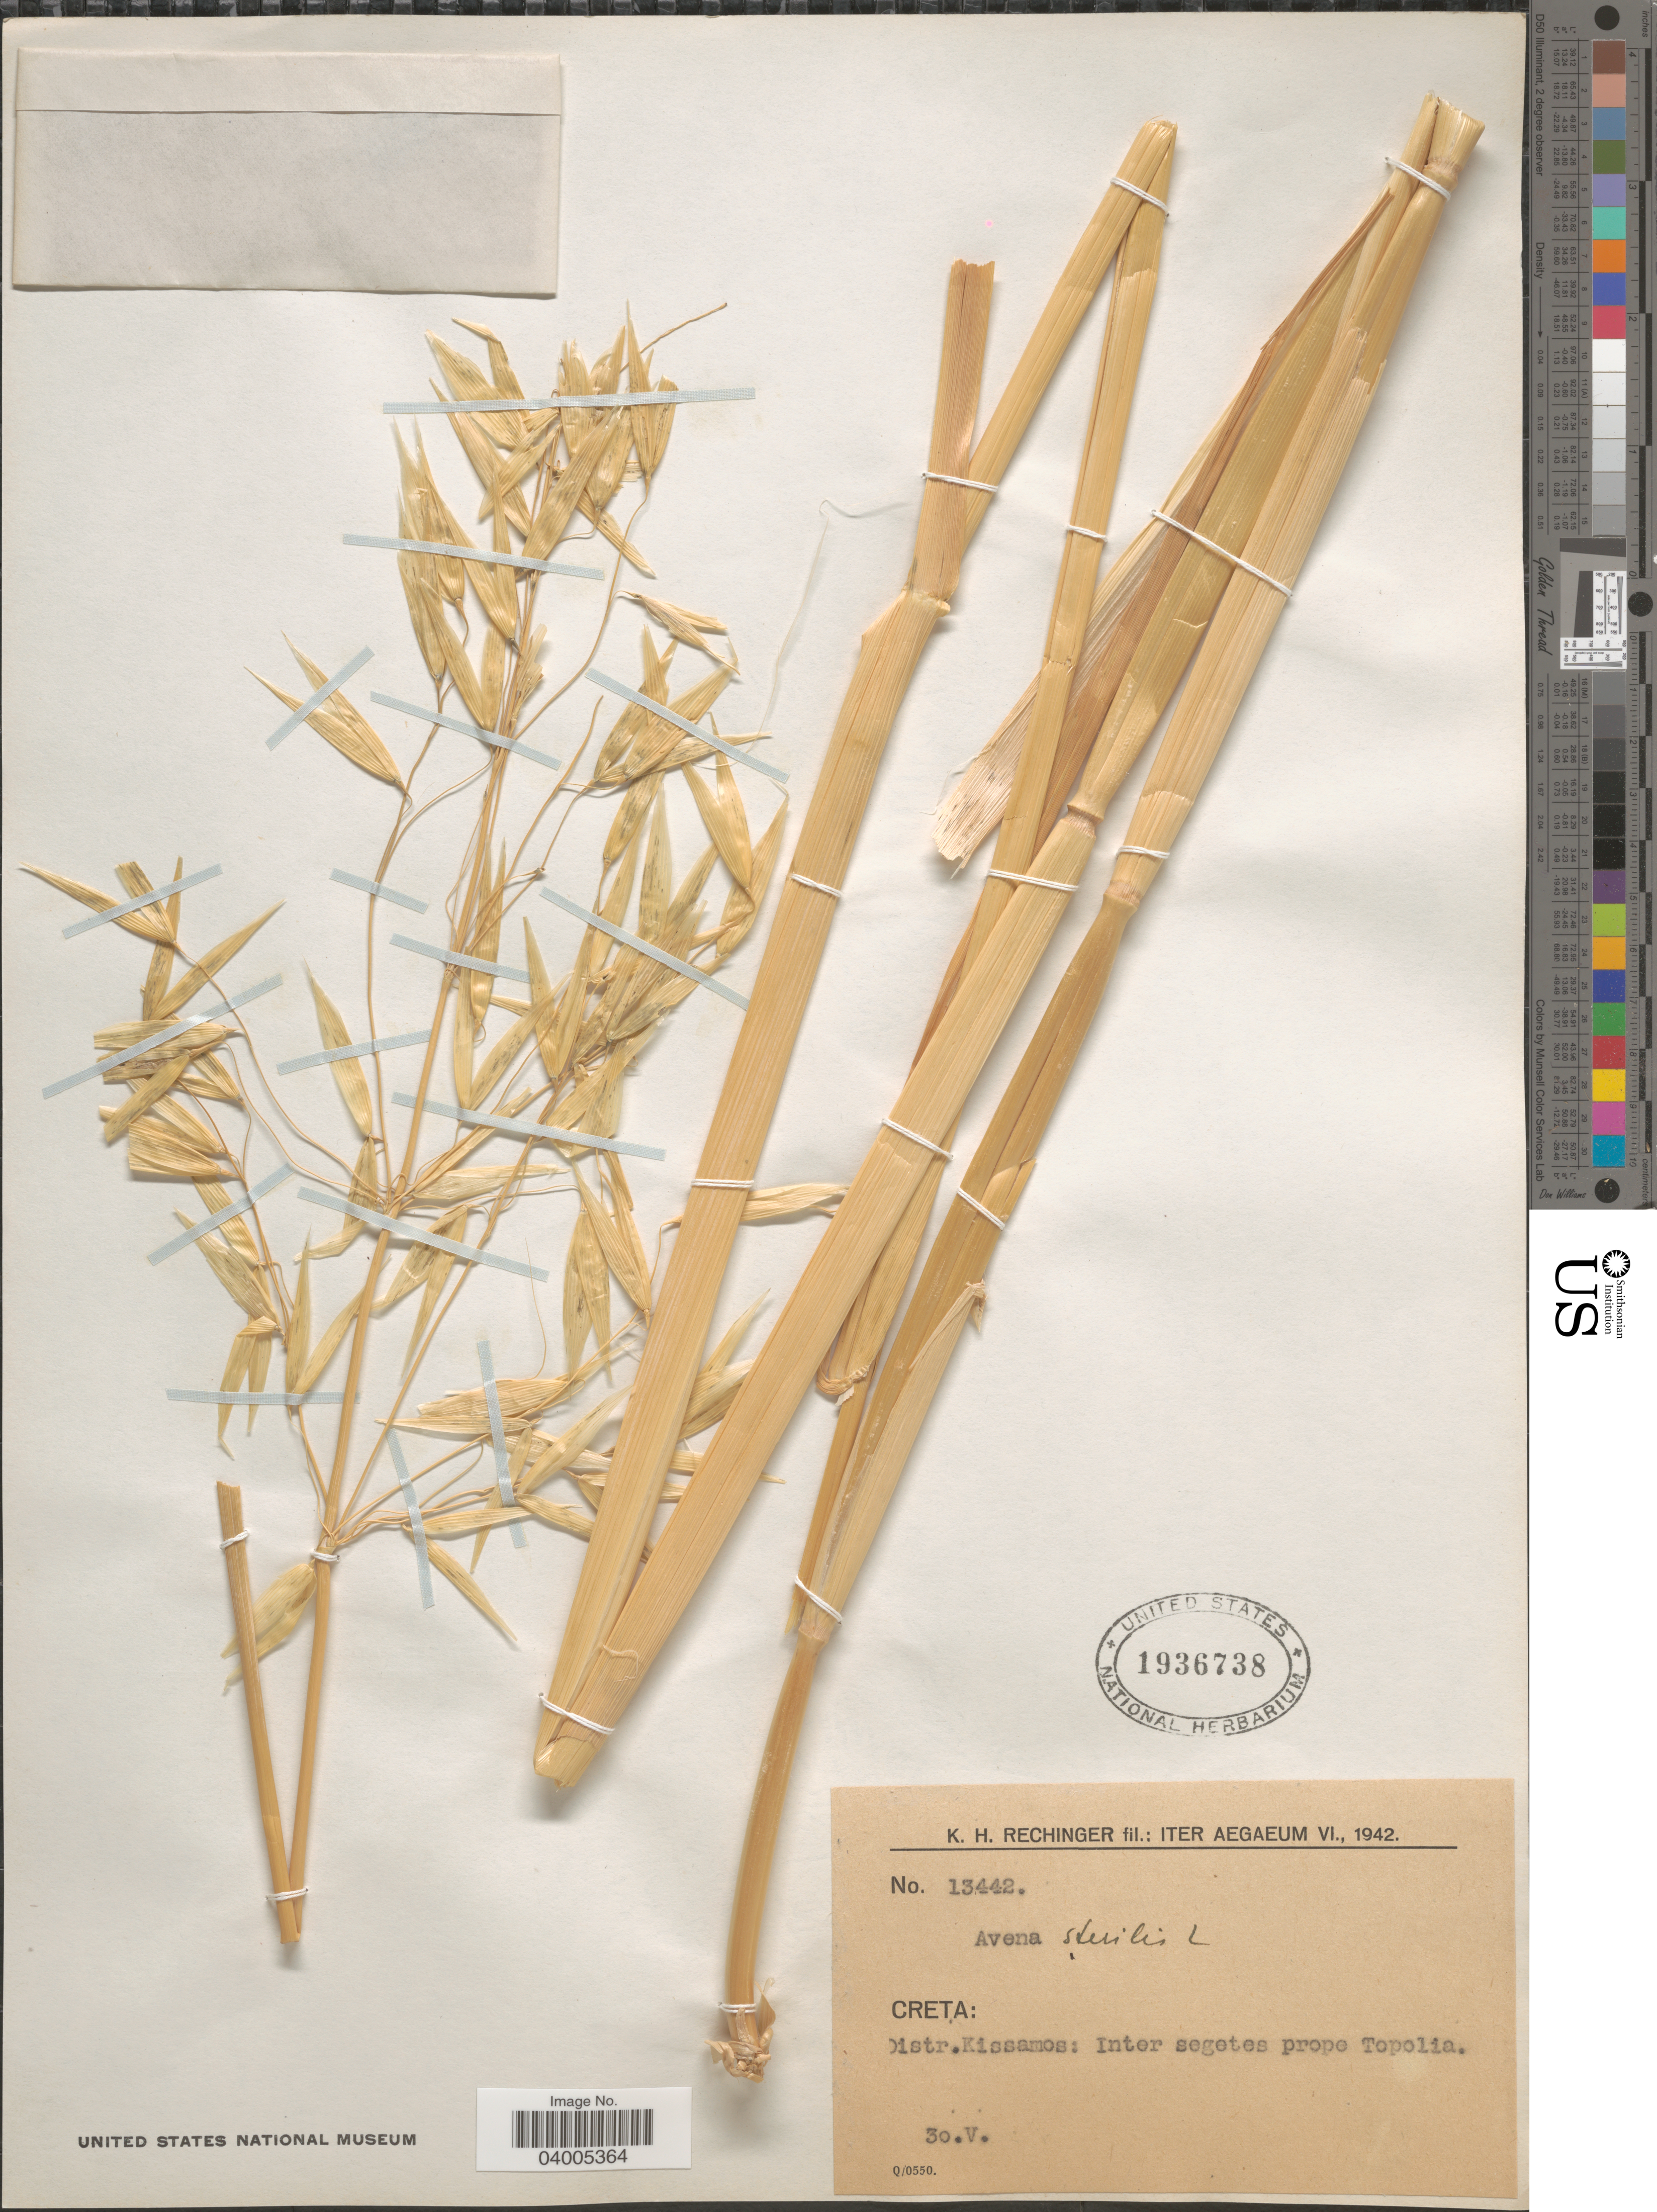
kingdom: Plantae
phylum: Tracheophyta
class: Liliopsida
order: Poales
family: Poaceae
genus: Avena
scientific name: Avena sterilis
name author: L.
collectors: K. H. Rechinger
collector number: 13442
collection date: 1942-05-30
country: Greece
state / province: Crete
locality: Creta: Distr. Kissamos: Inter segetes prope Topolia.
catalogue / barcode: US 1936738